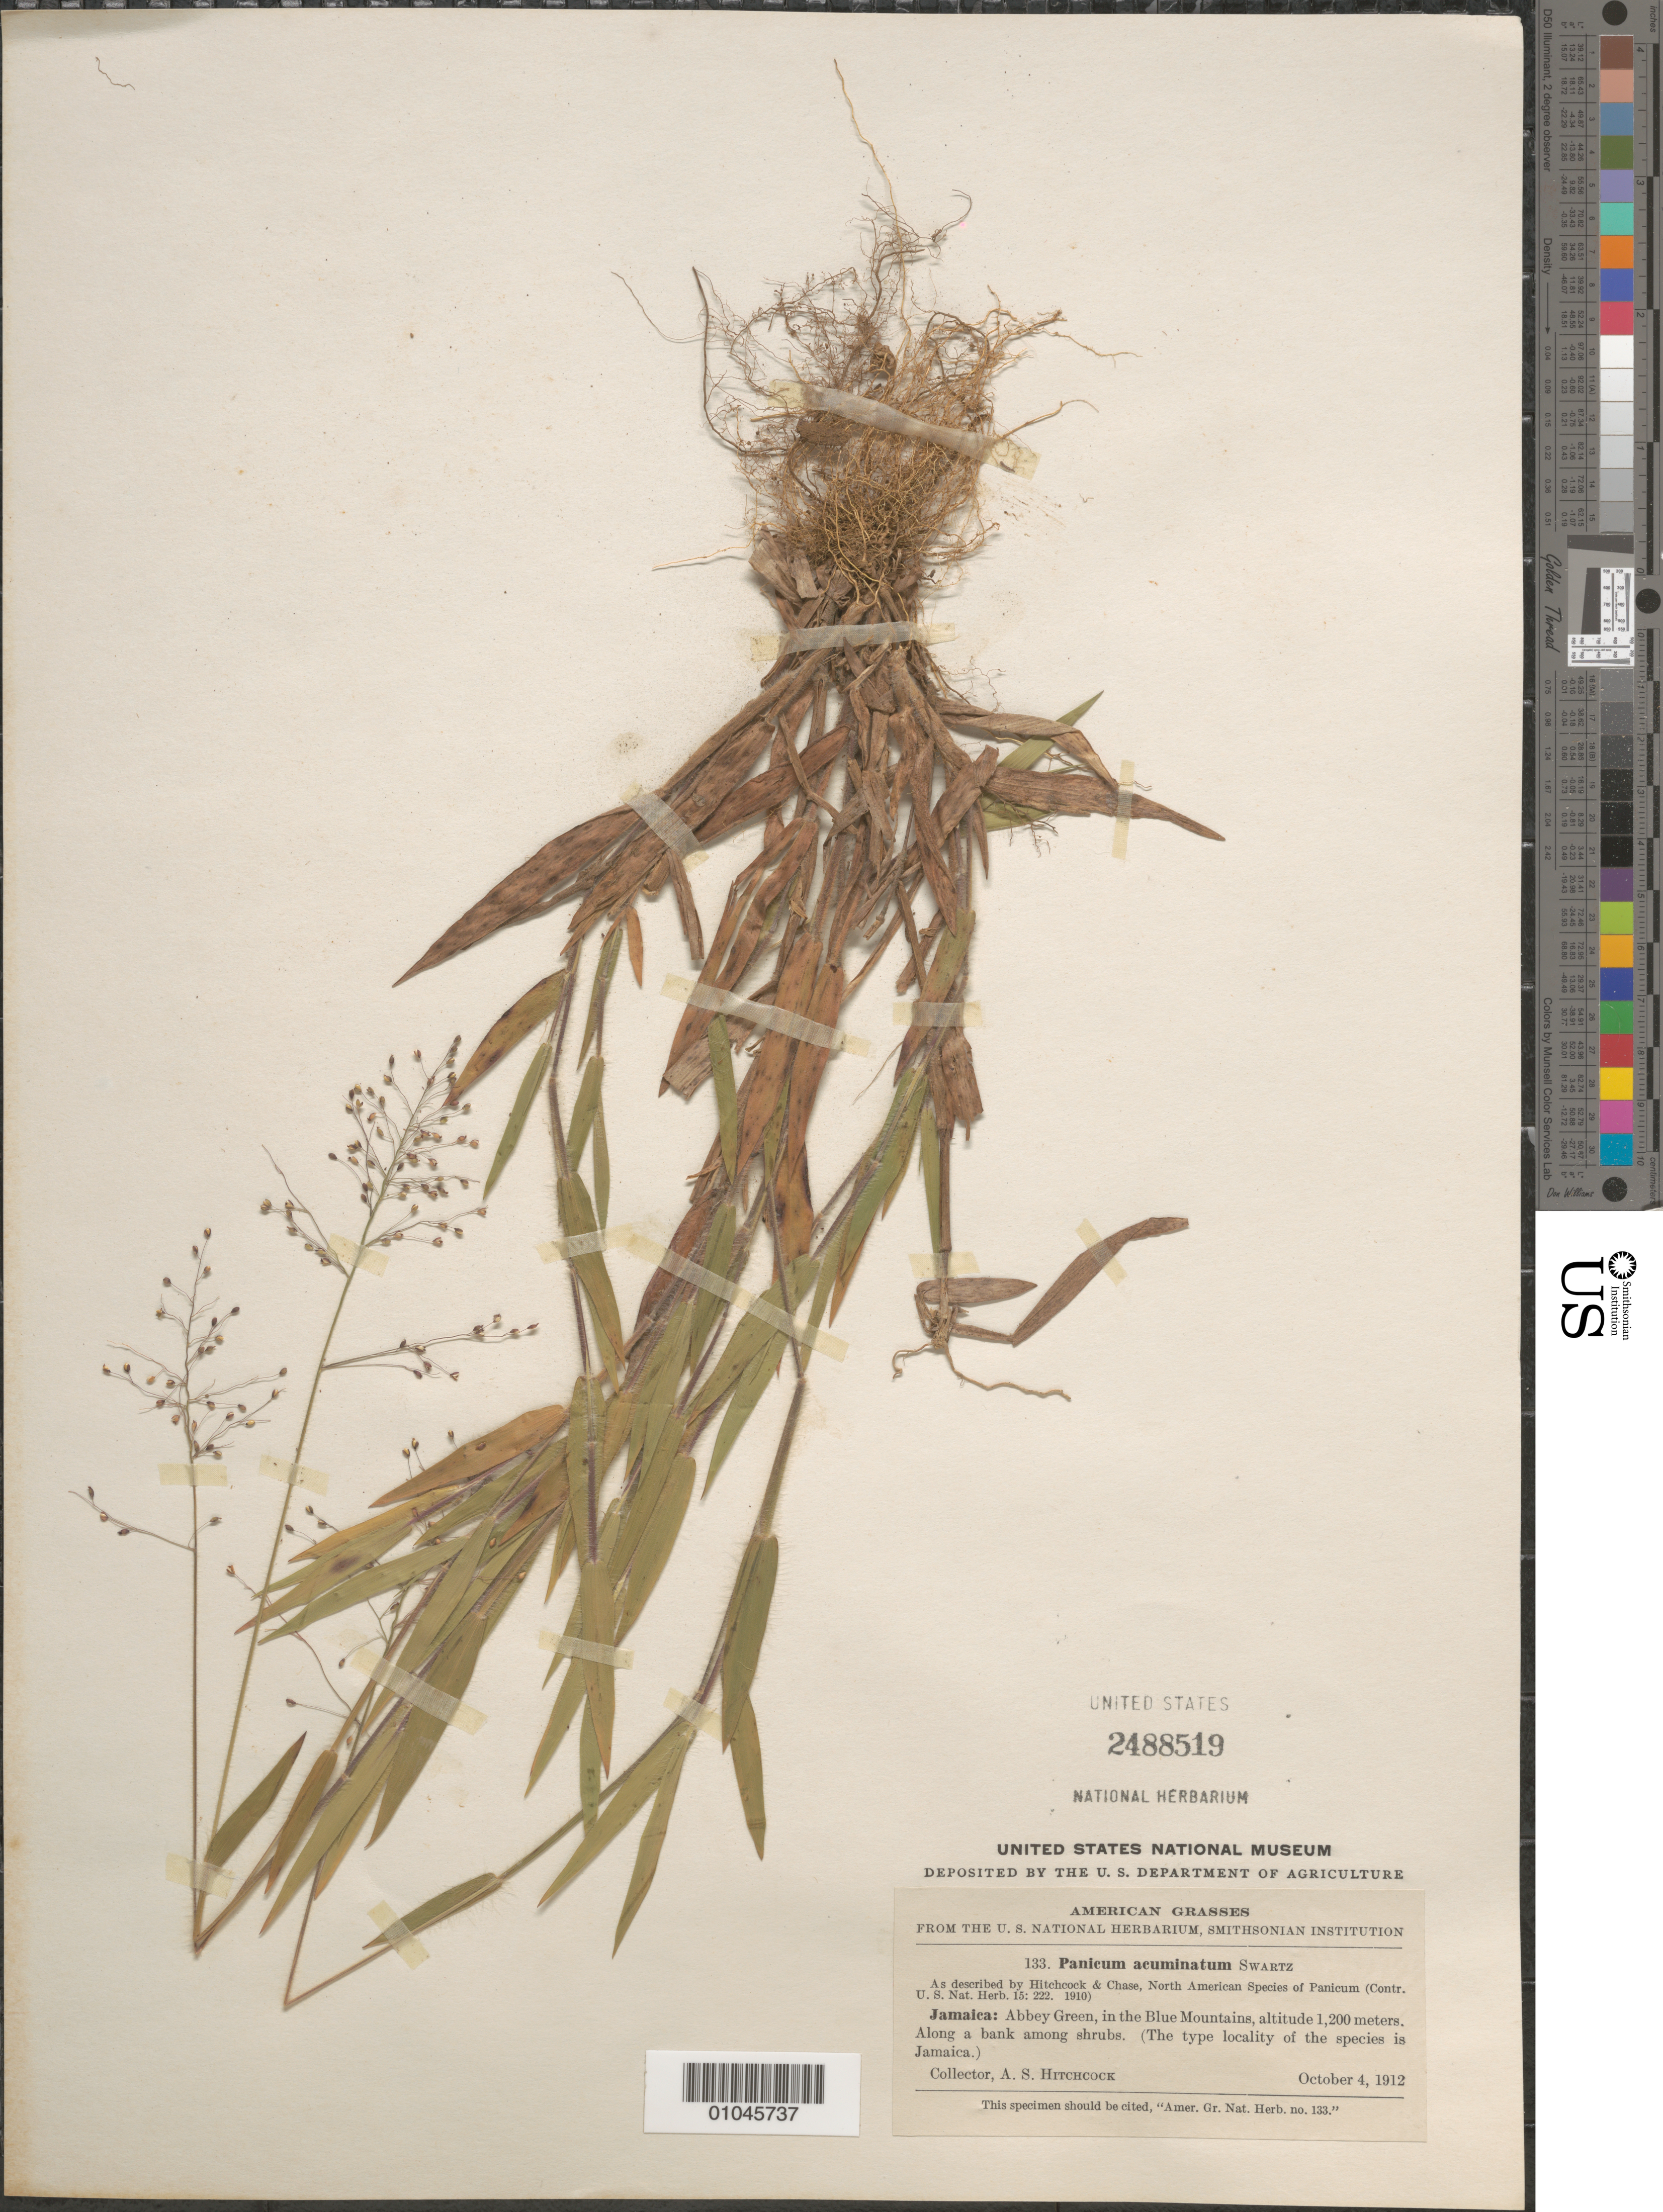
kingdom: Plantae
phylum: Tracheophyta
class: Liliopsida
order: Poales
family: Poaceae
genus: Panicum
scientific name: Panicum aciculare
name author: Desv. ex Poir.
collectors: A. S. Hitchcock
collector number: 133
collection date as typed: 04 Oct 1912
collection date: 1912-10-04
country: Jamaica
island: Jamaica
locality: Abbey Green, in the Blue Mts. Along a bank among shrubs.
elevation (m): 1200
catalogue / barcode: US 2488519